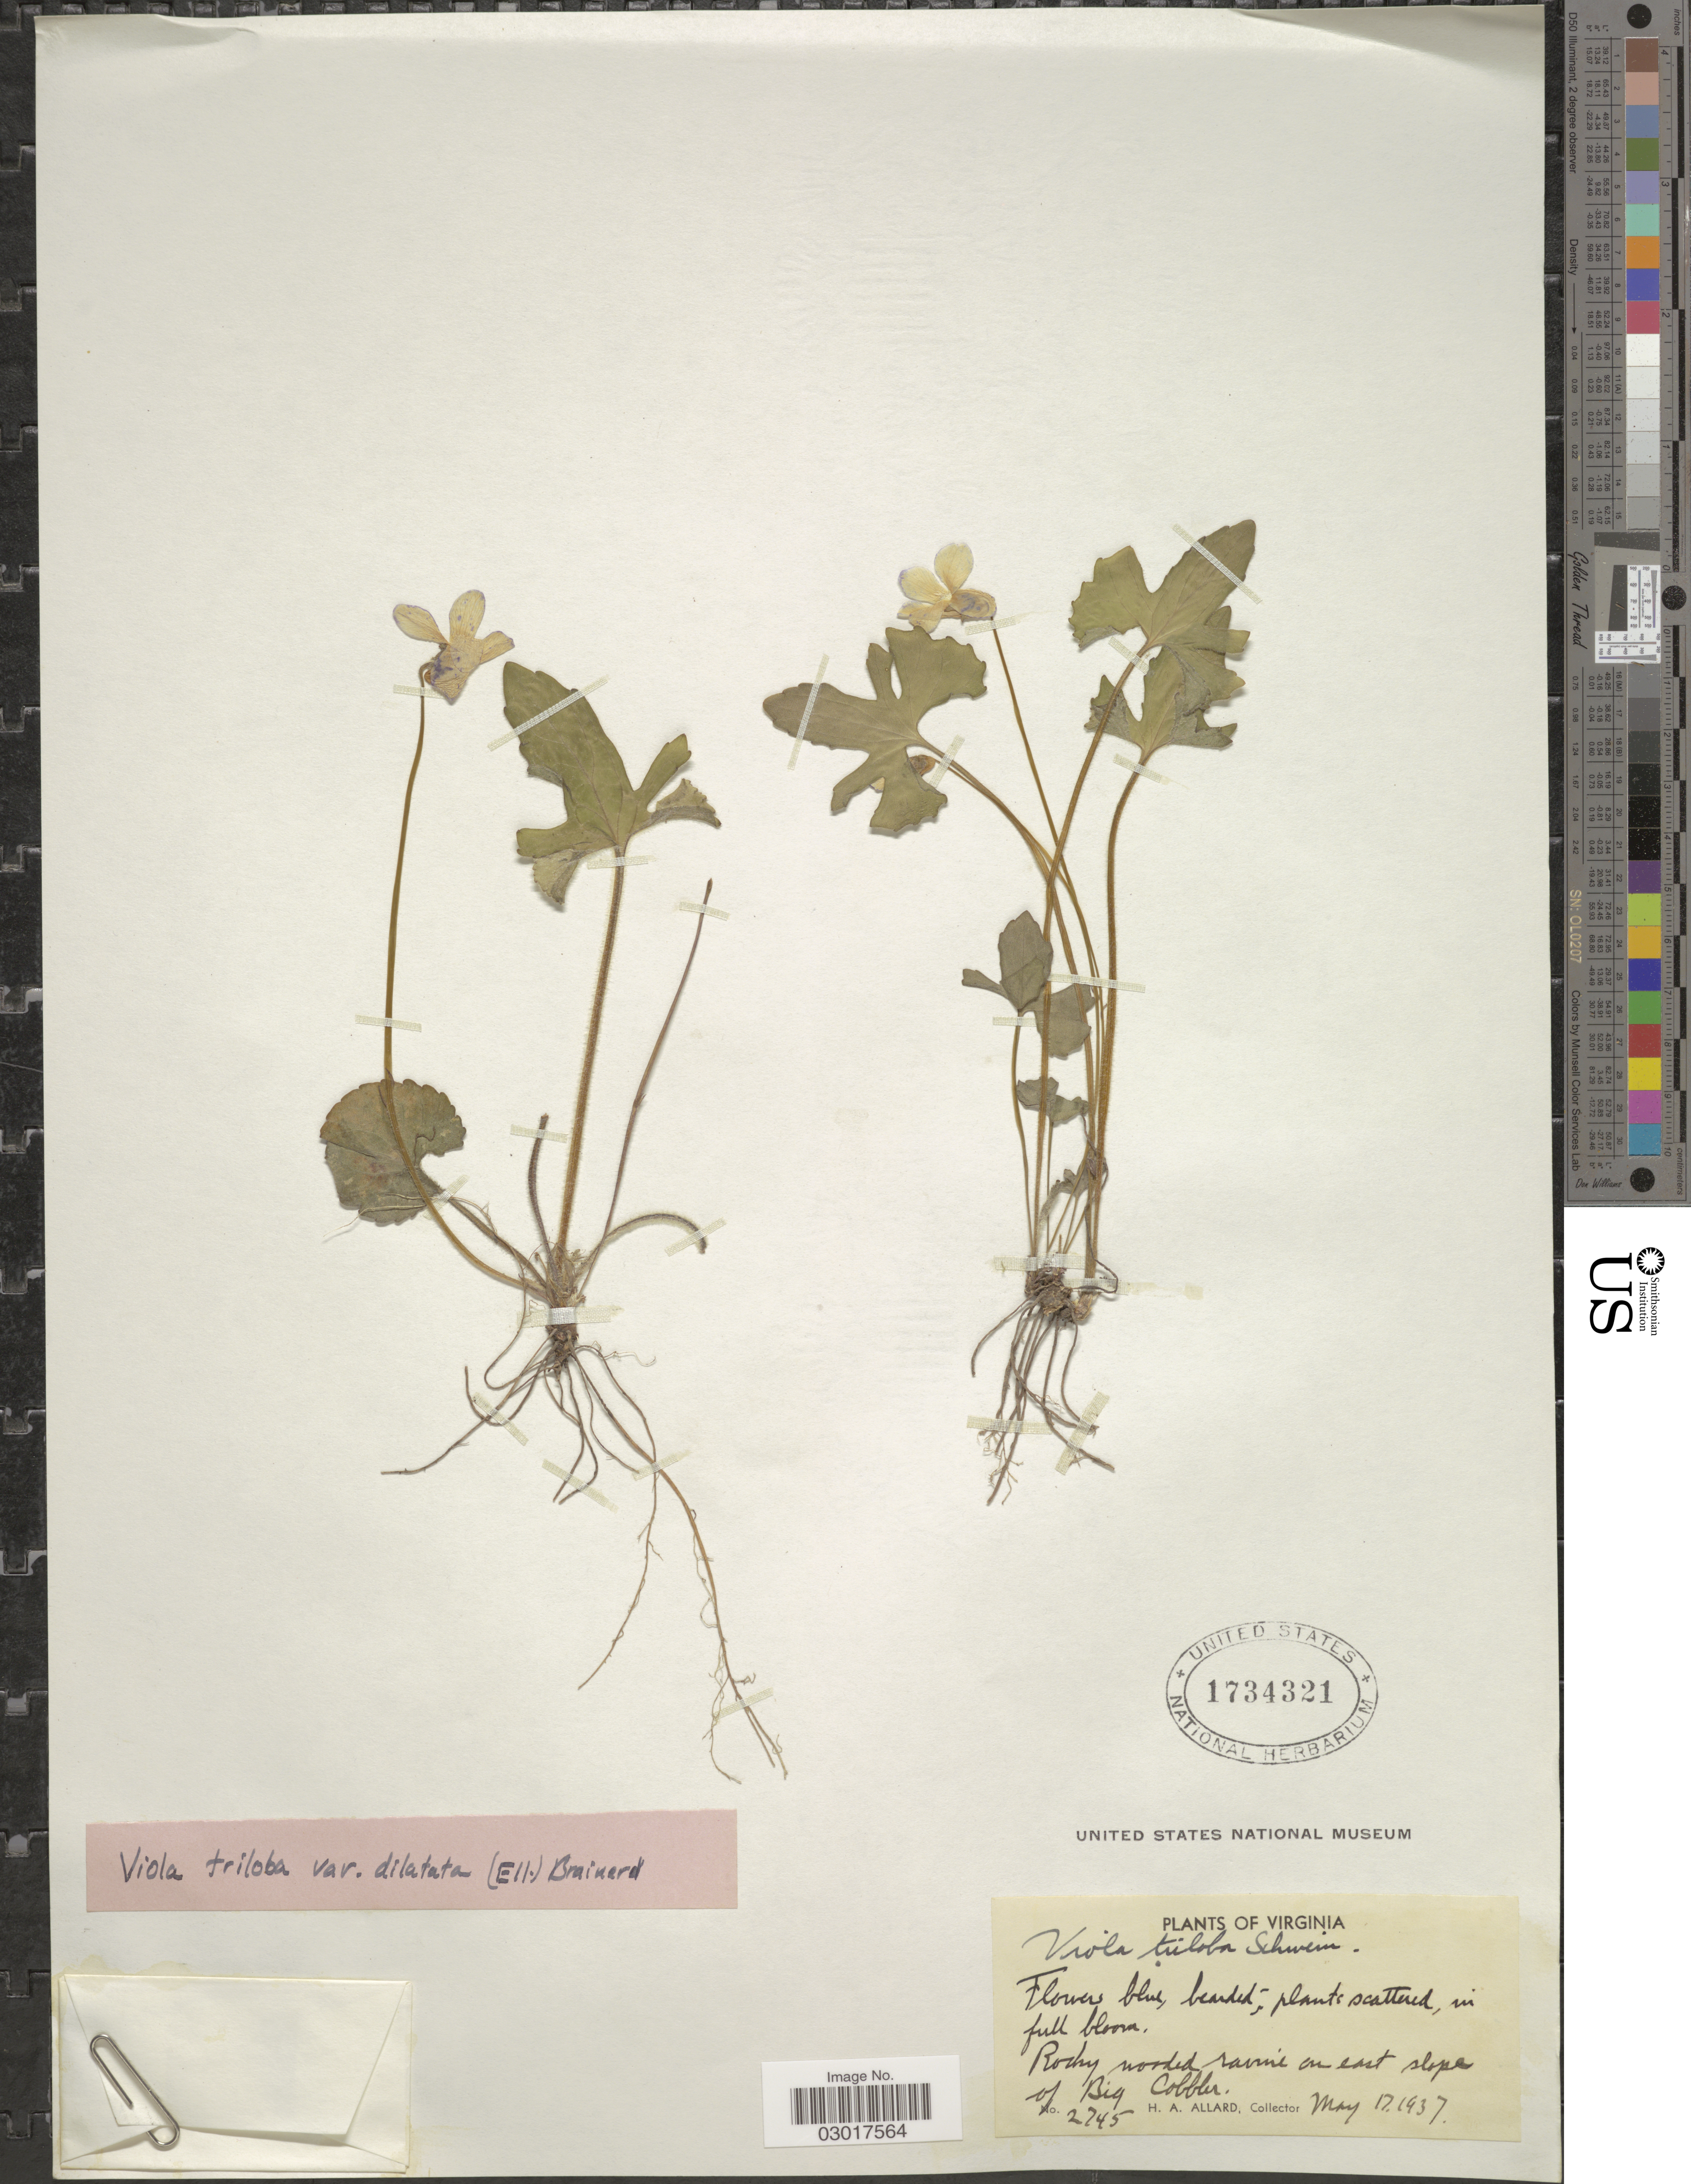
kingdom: Plantae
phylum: Tracheophyta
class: Magnoliopsida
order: Malpighiales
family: Violaceae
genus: Viola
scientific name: Viola triloba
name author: Schwein.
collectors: H. A. Allard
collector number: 2745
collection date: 1937-05-17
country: United States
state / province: Virginia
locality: Rocky wooded ravine on east slope of Big Cobbler.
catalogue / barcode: US 1734321